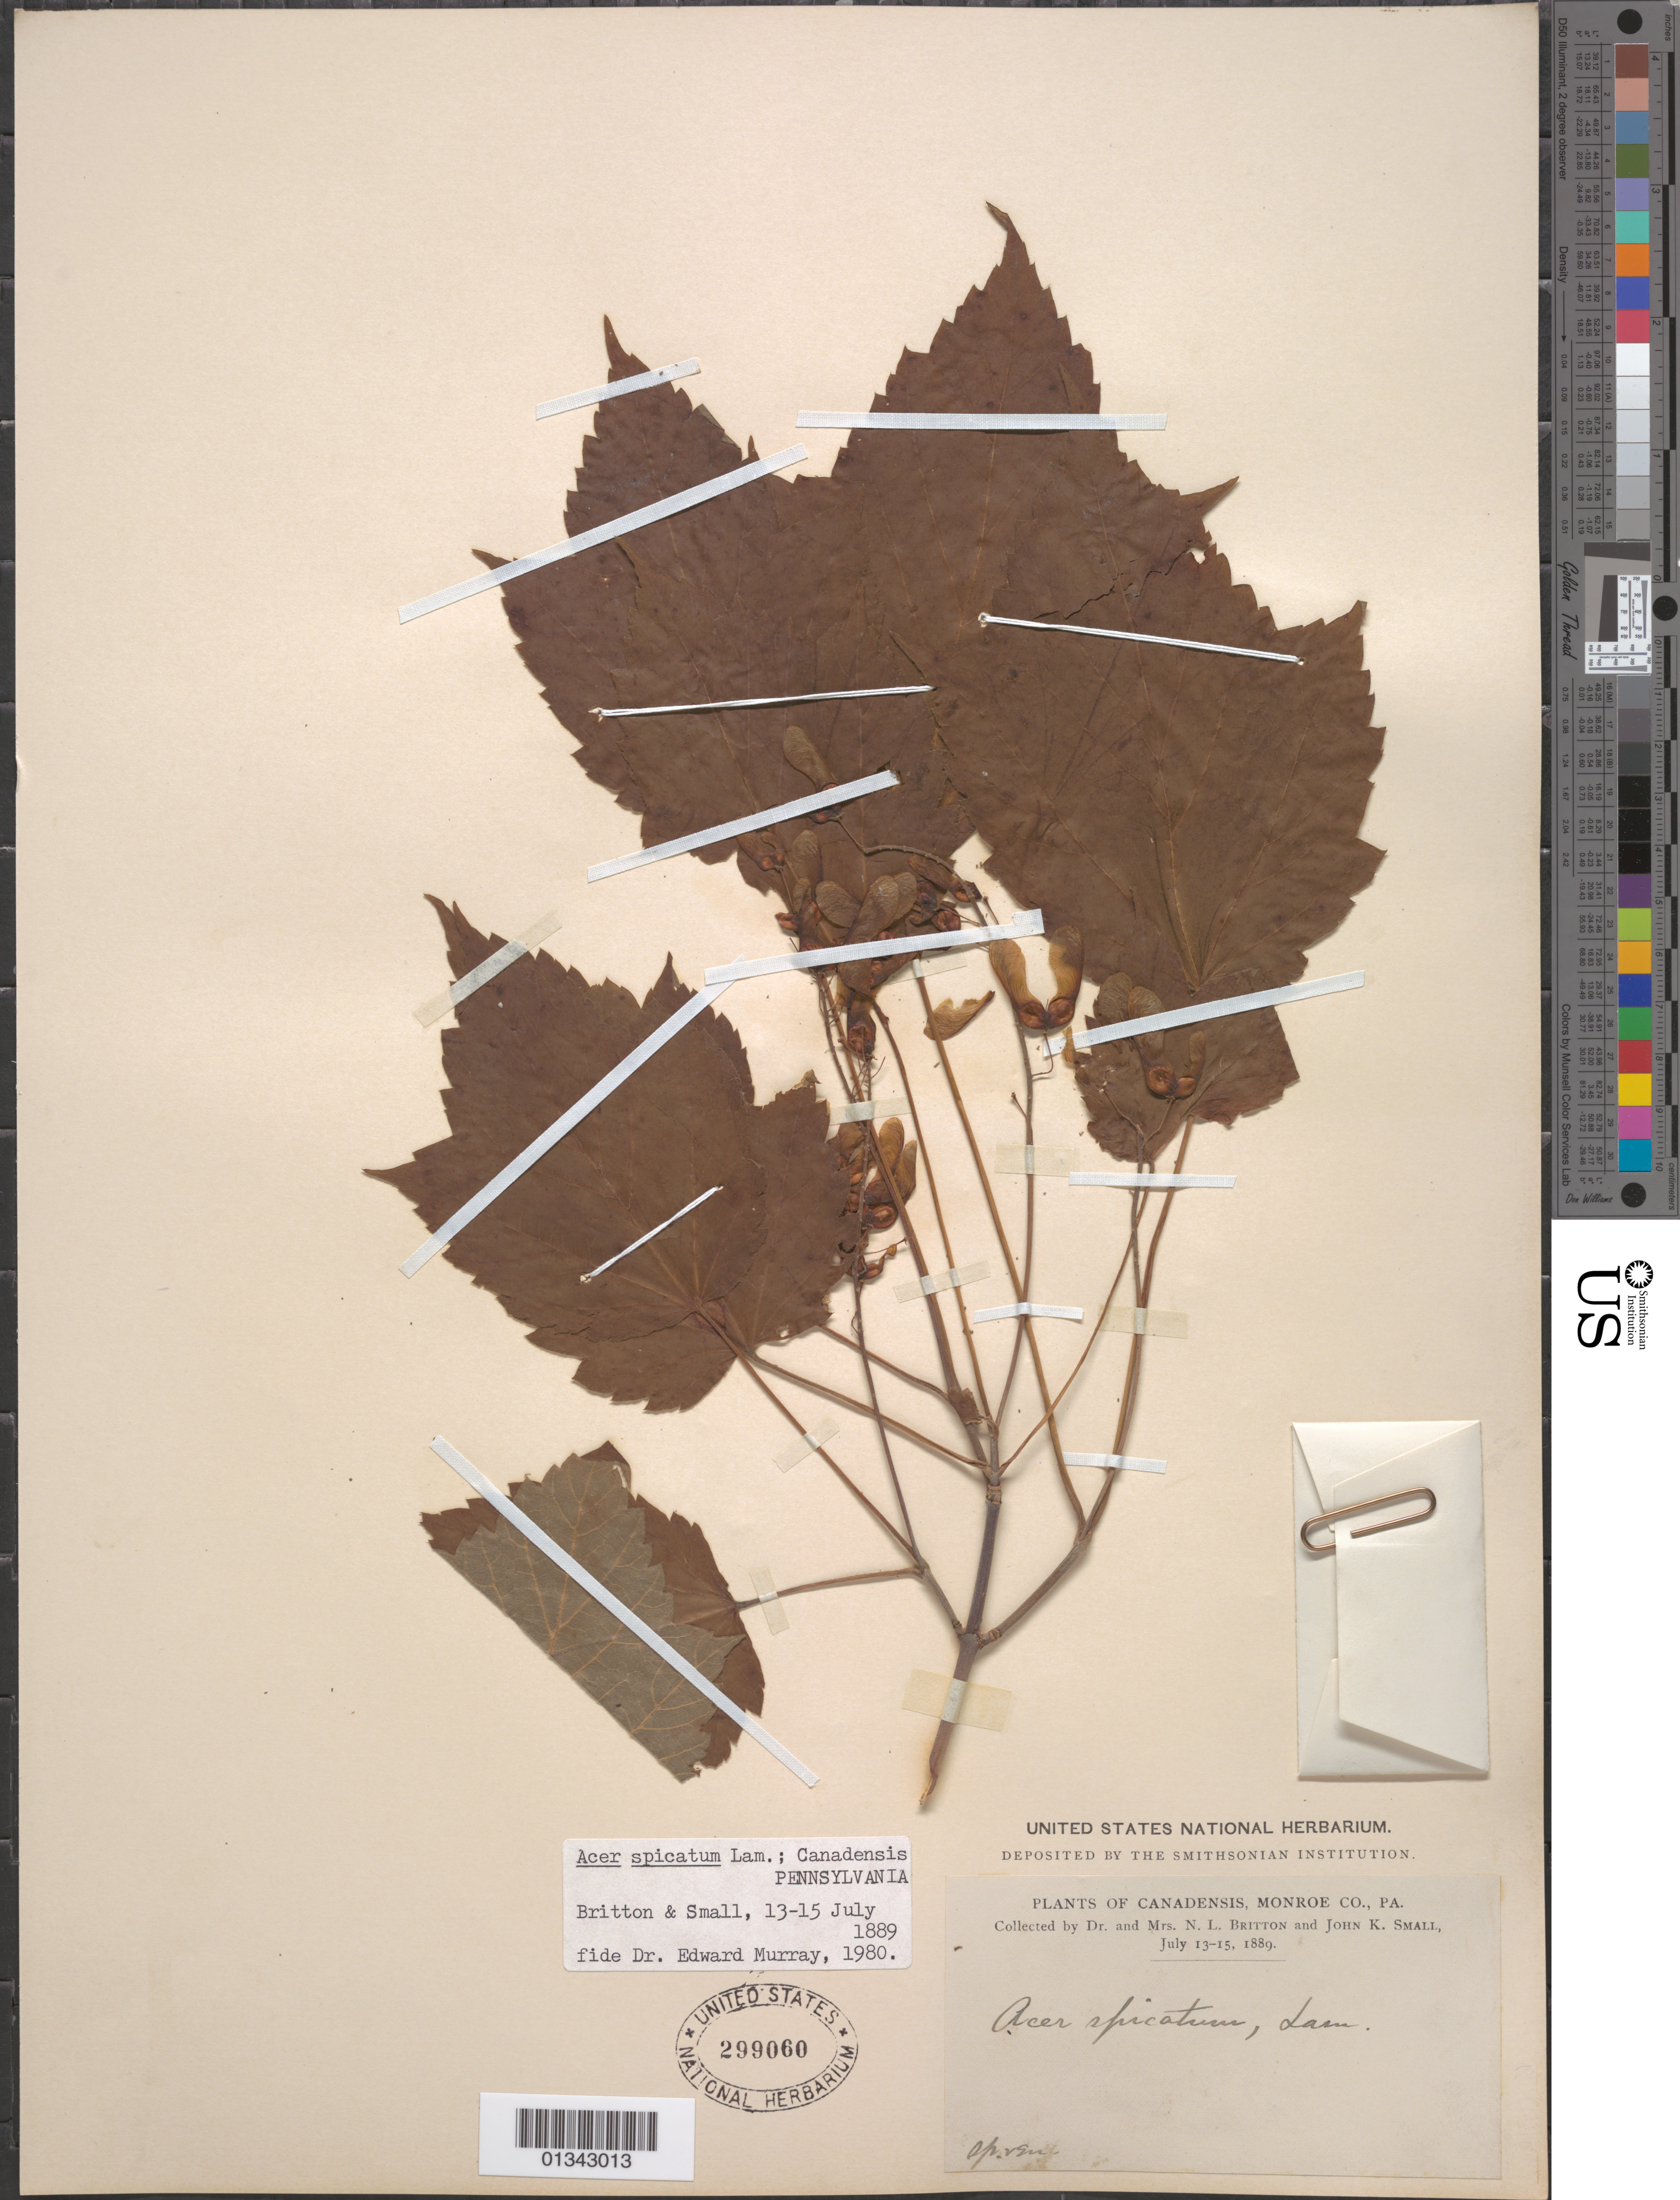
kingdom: Plantae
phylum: Tracheophyta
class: Magnoliopsida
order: Sapindales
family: Sapindaceae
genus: Acer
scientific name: Acer spicatum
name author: Lam.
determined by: Murray, Edward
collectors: N. Britton, E. G. Britton & J. K. Small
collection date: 1889-07-13/1889-07-15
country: United States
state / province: Pennsylvania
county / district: Monroe County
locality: Monroe County, Canadensis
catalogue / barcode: US 299060